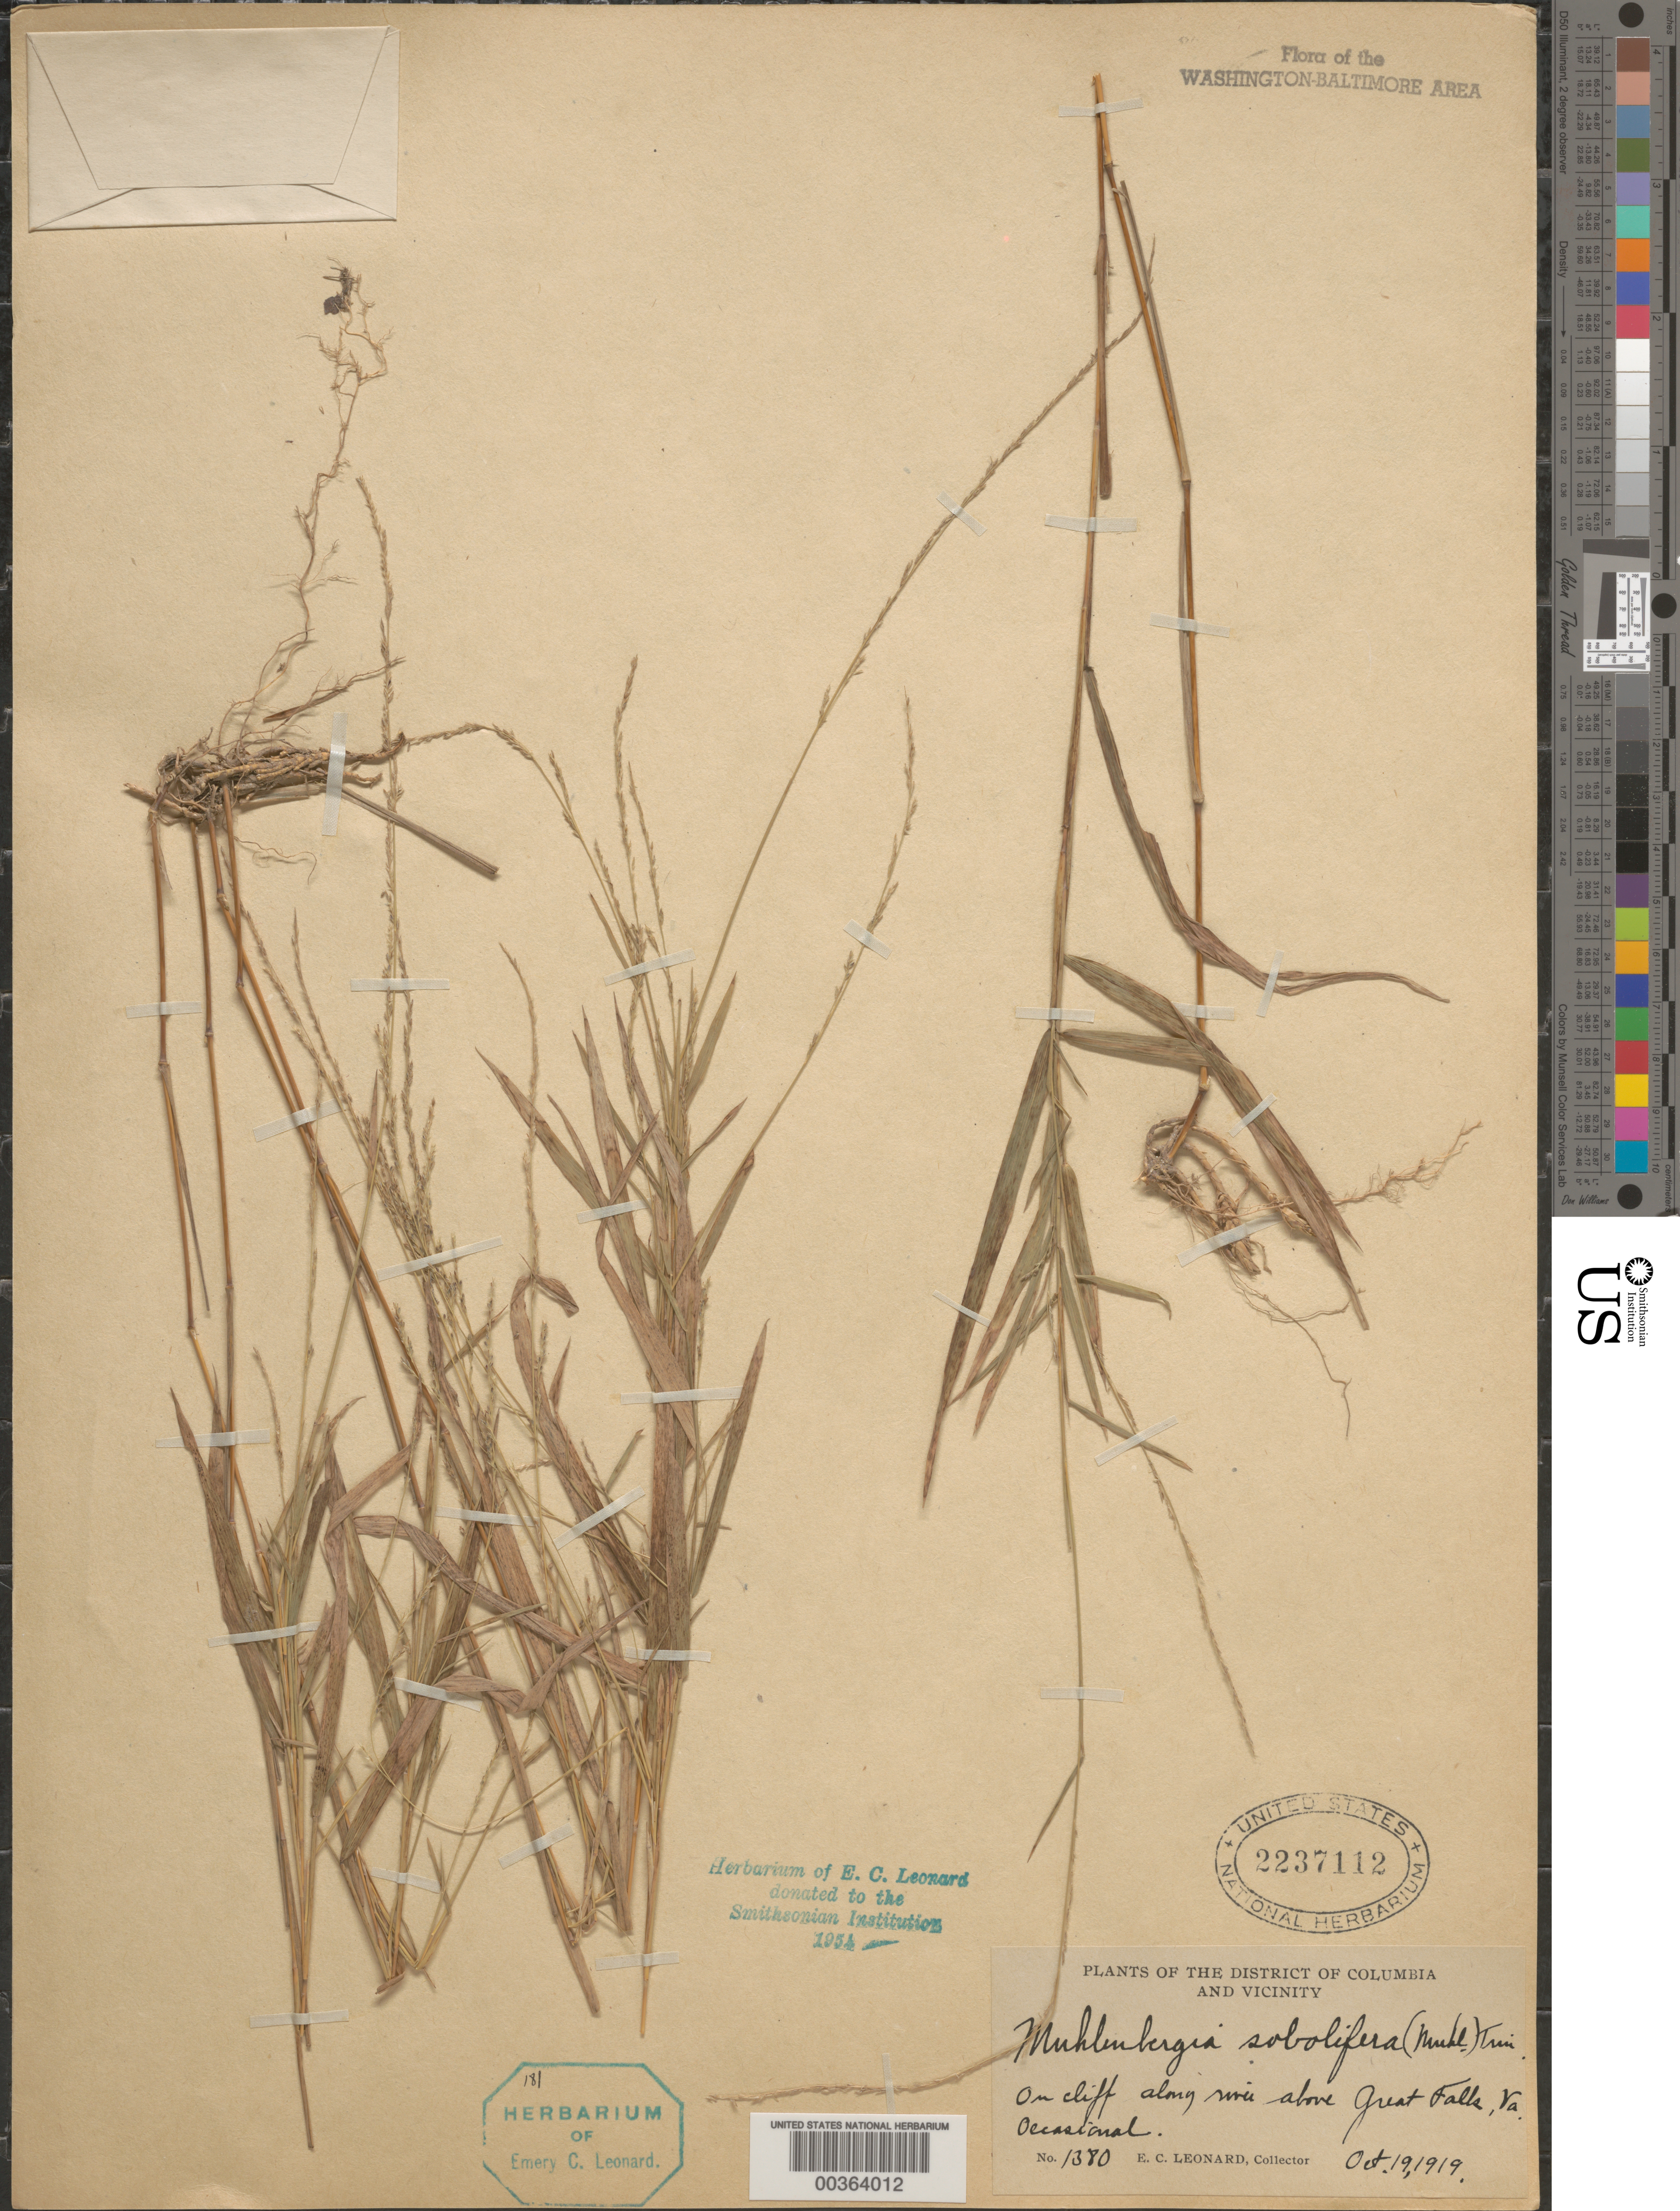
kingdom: Plantae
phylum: Tracheophyta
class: Liliopsida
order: Poales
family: Poaceae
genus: Muhlenbergia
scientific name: Muhlenbergia sobolifera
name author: (Muhl. ex Willd.) Trin.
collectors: E. C. Leonard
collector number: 1380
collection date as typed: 19 Oct 1919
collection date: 1919-10-19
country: United States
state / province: Virginia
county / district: Fairfax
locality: Great Falls C. and O. Canal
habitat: On cliff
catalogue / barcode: US 2237112